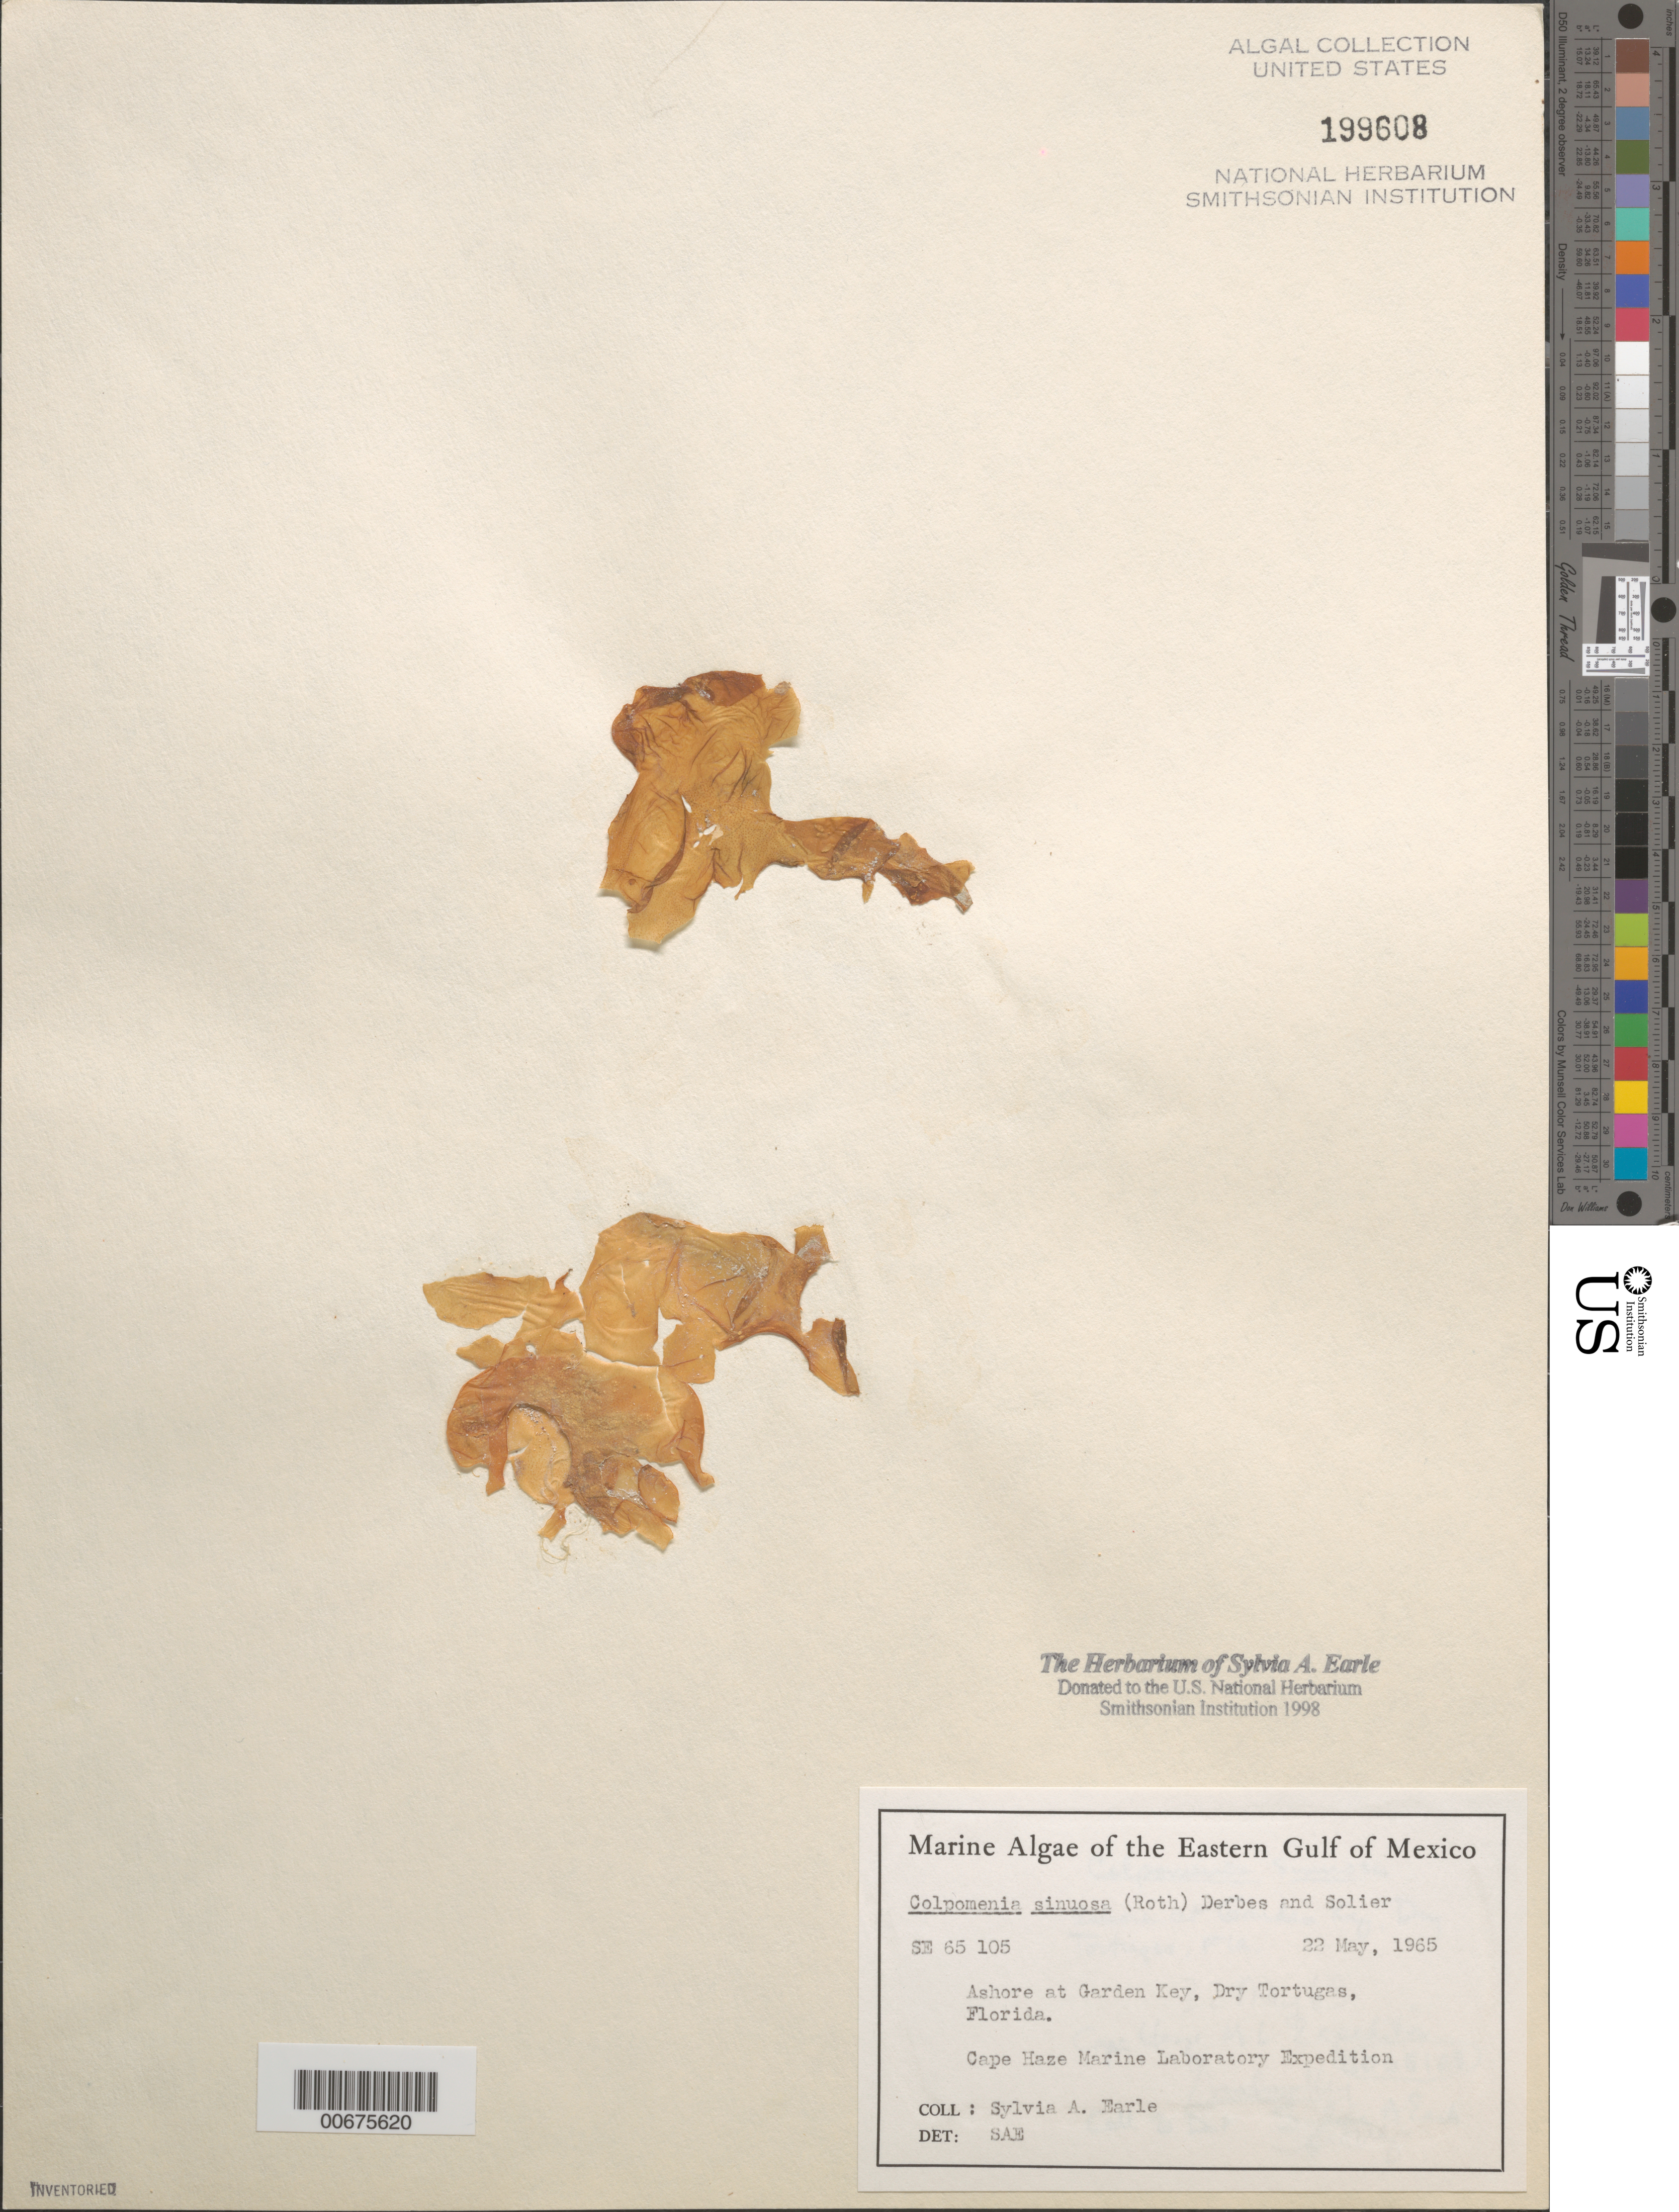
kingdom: Chromista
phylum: Ochrophyta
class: Phaeophyceae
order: Scytosiphonales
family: Scytosiphonaceae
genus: Colpomenia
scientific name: Colpomenia sinuosa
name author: (K. Mert. ex Roth) Derbes & Solier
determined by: Earle, S. A.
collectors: S. A. Earle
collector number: Se 65105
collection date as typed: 22 May 1965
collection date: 1965-05-22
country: United States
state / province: Florida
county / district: Monroe County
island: Garden Key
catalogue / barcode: US 199608